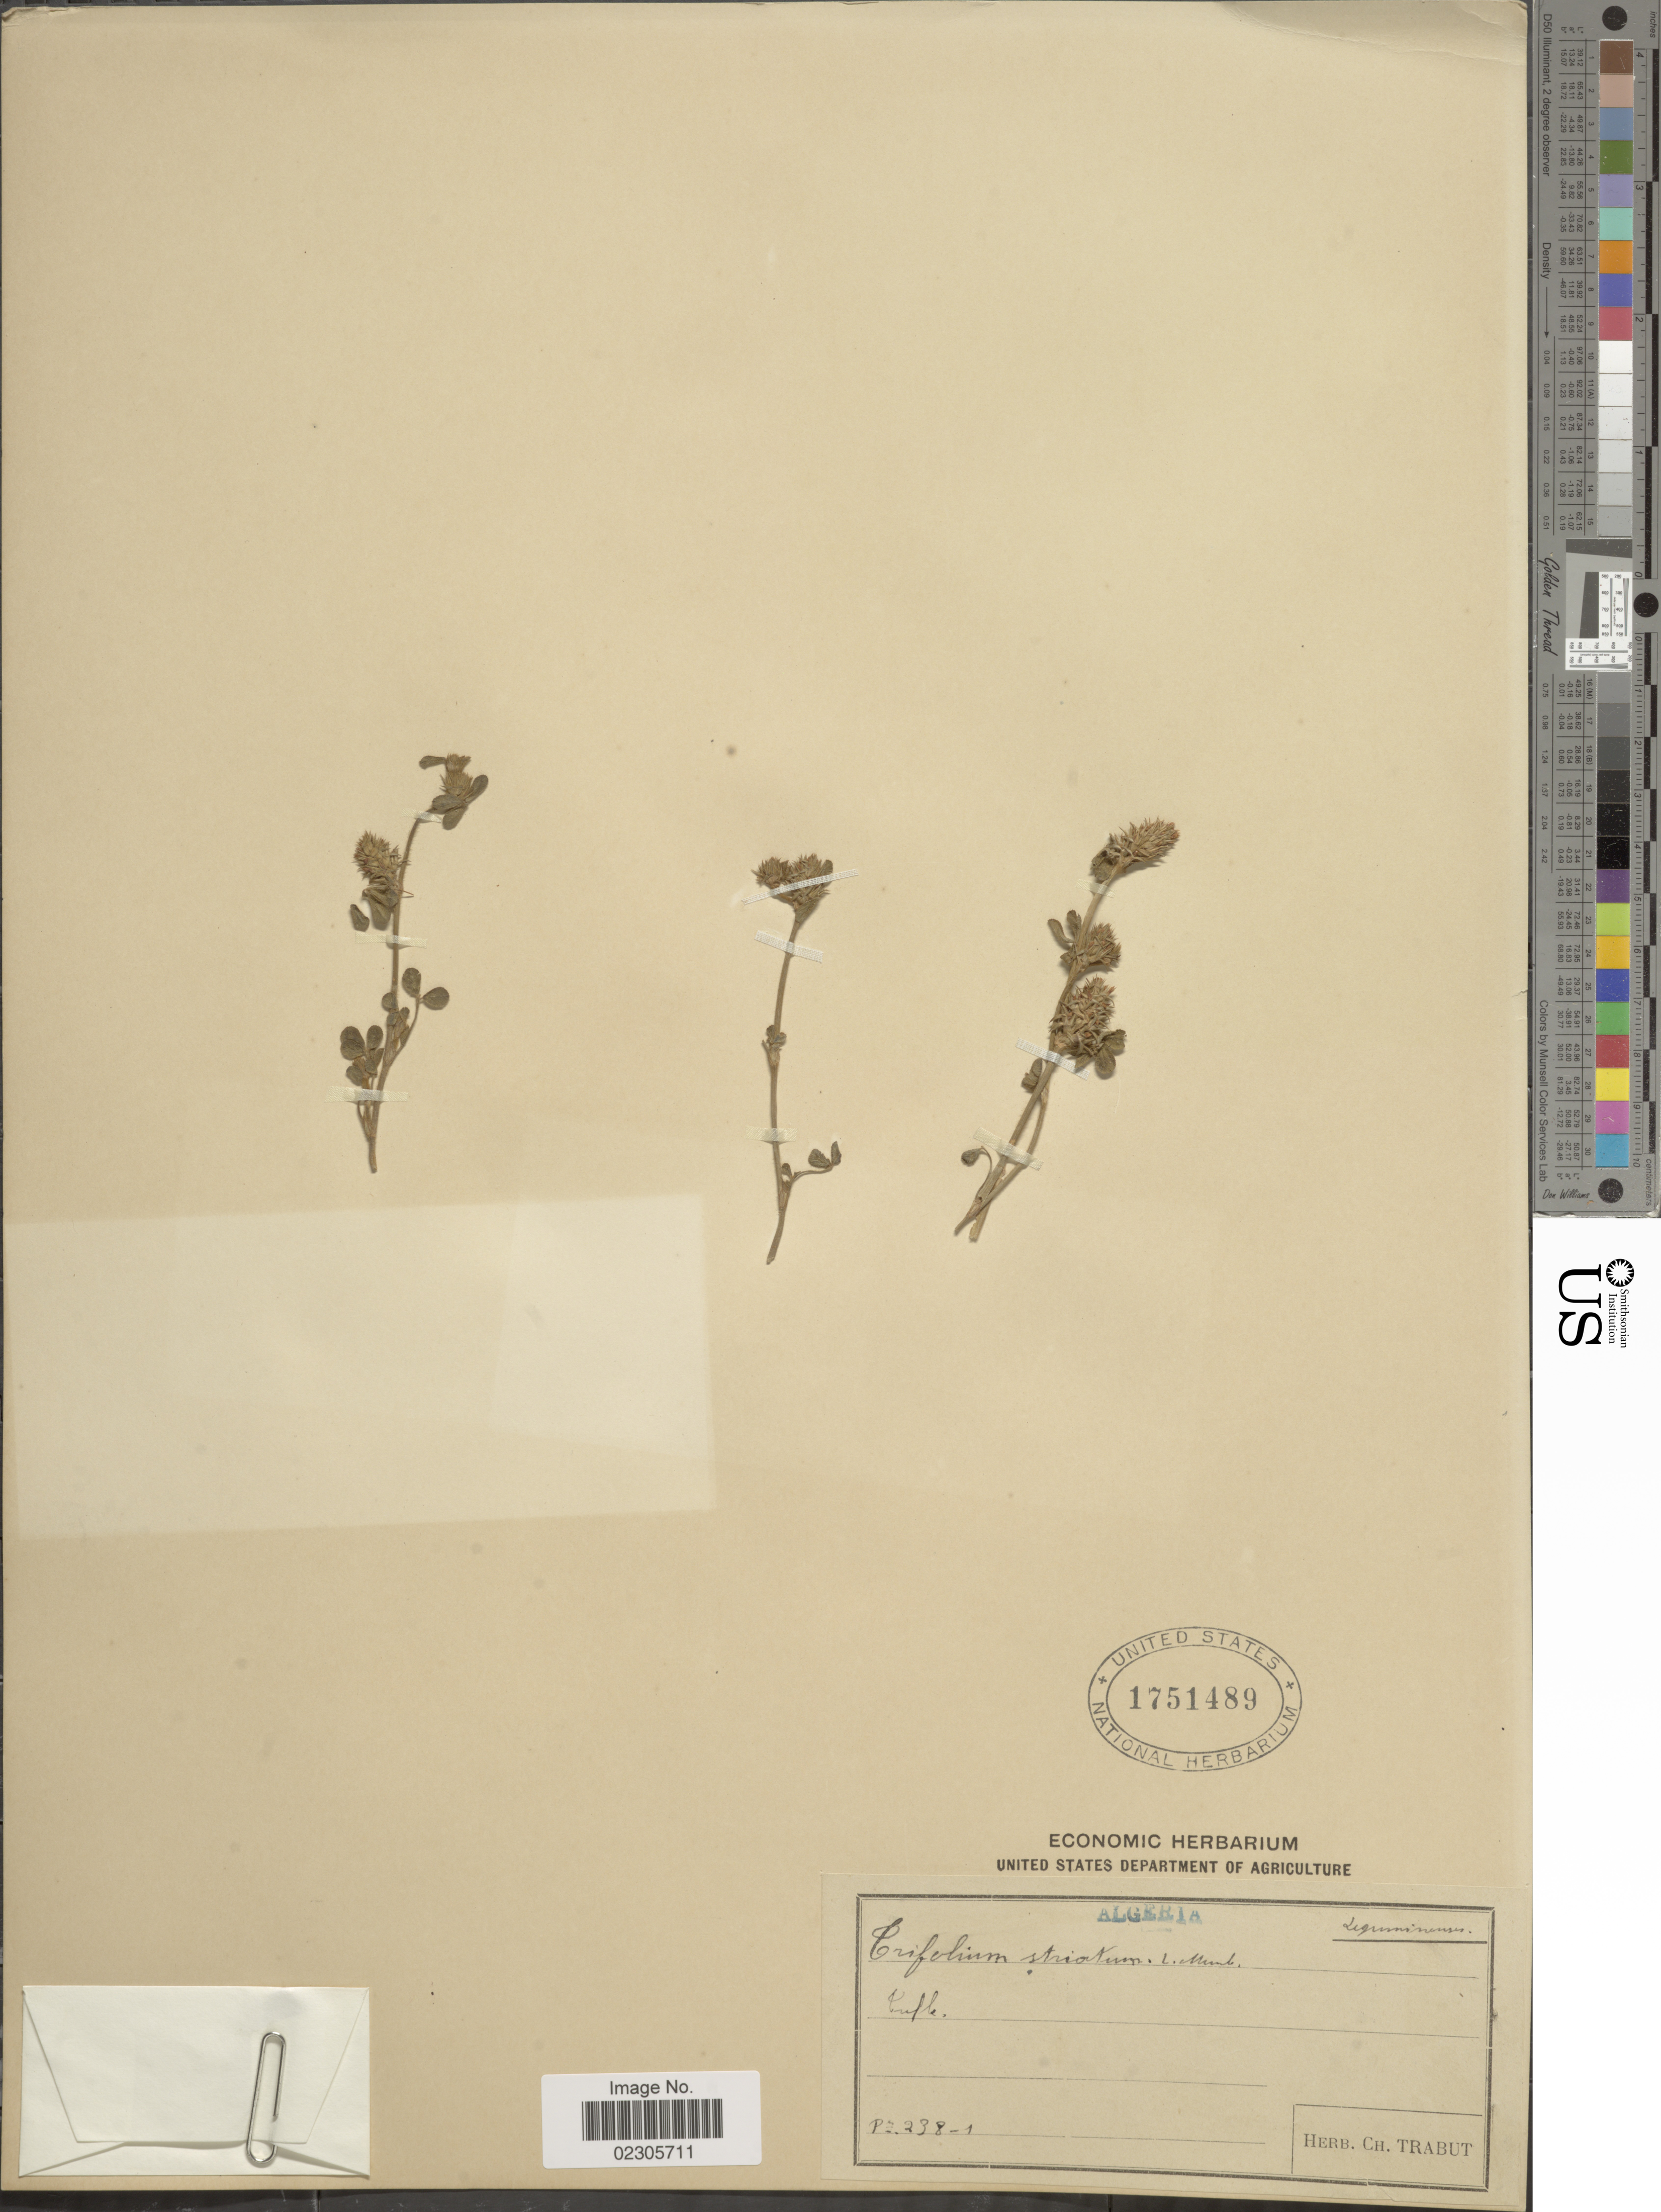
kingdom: Plantae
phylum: Tracheophyta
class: Magnoliopsida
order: Fabales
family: Fabaceae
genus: Trifolium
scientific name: Trifolium striatum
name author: L.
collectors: Ex herb. Trabut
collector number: P238-1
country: Algeria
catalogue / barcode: US 1741489